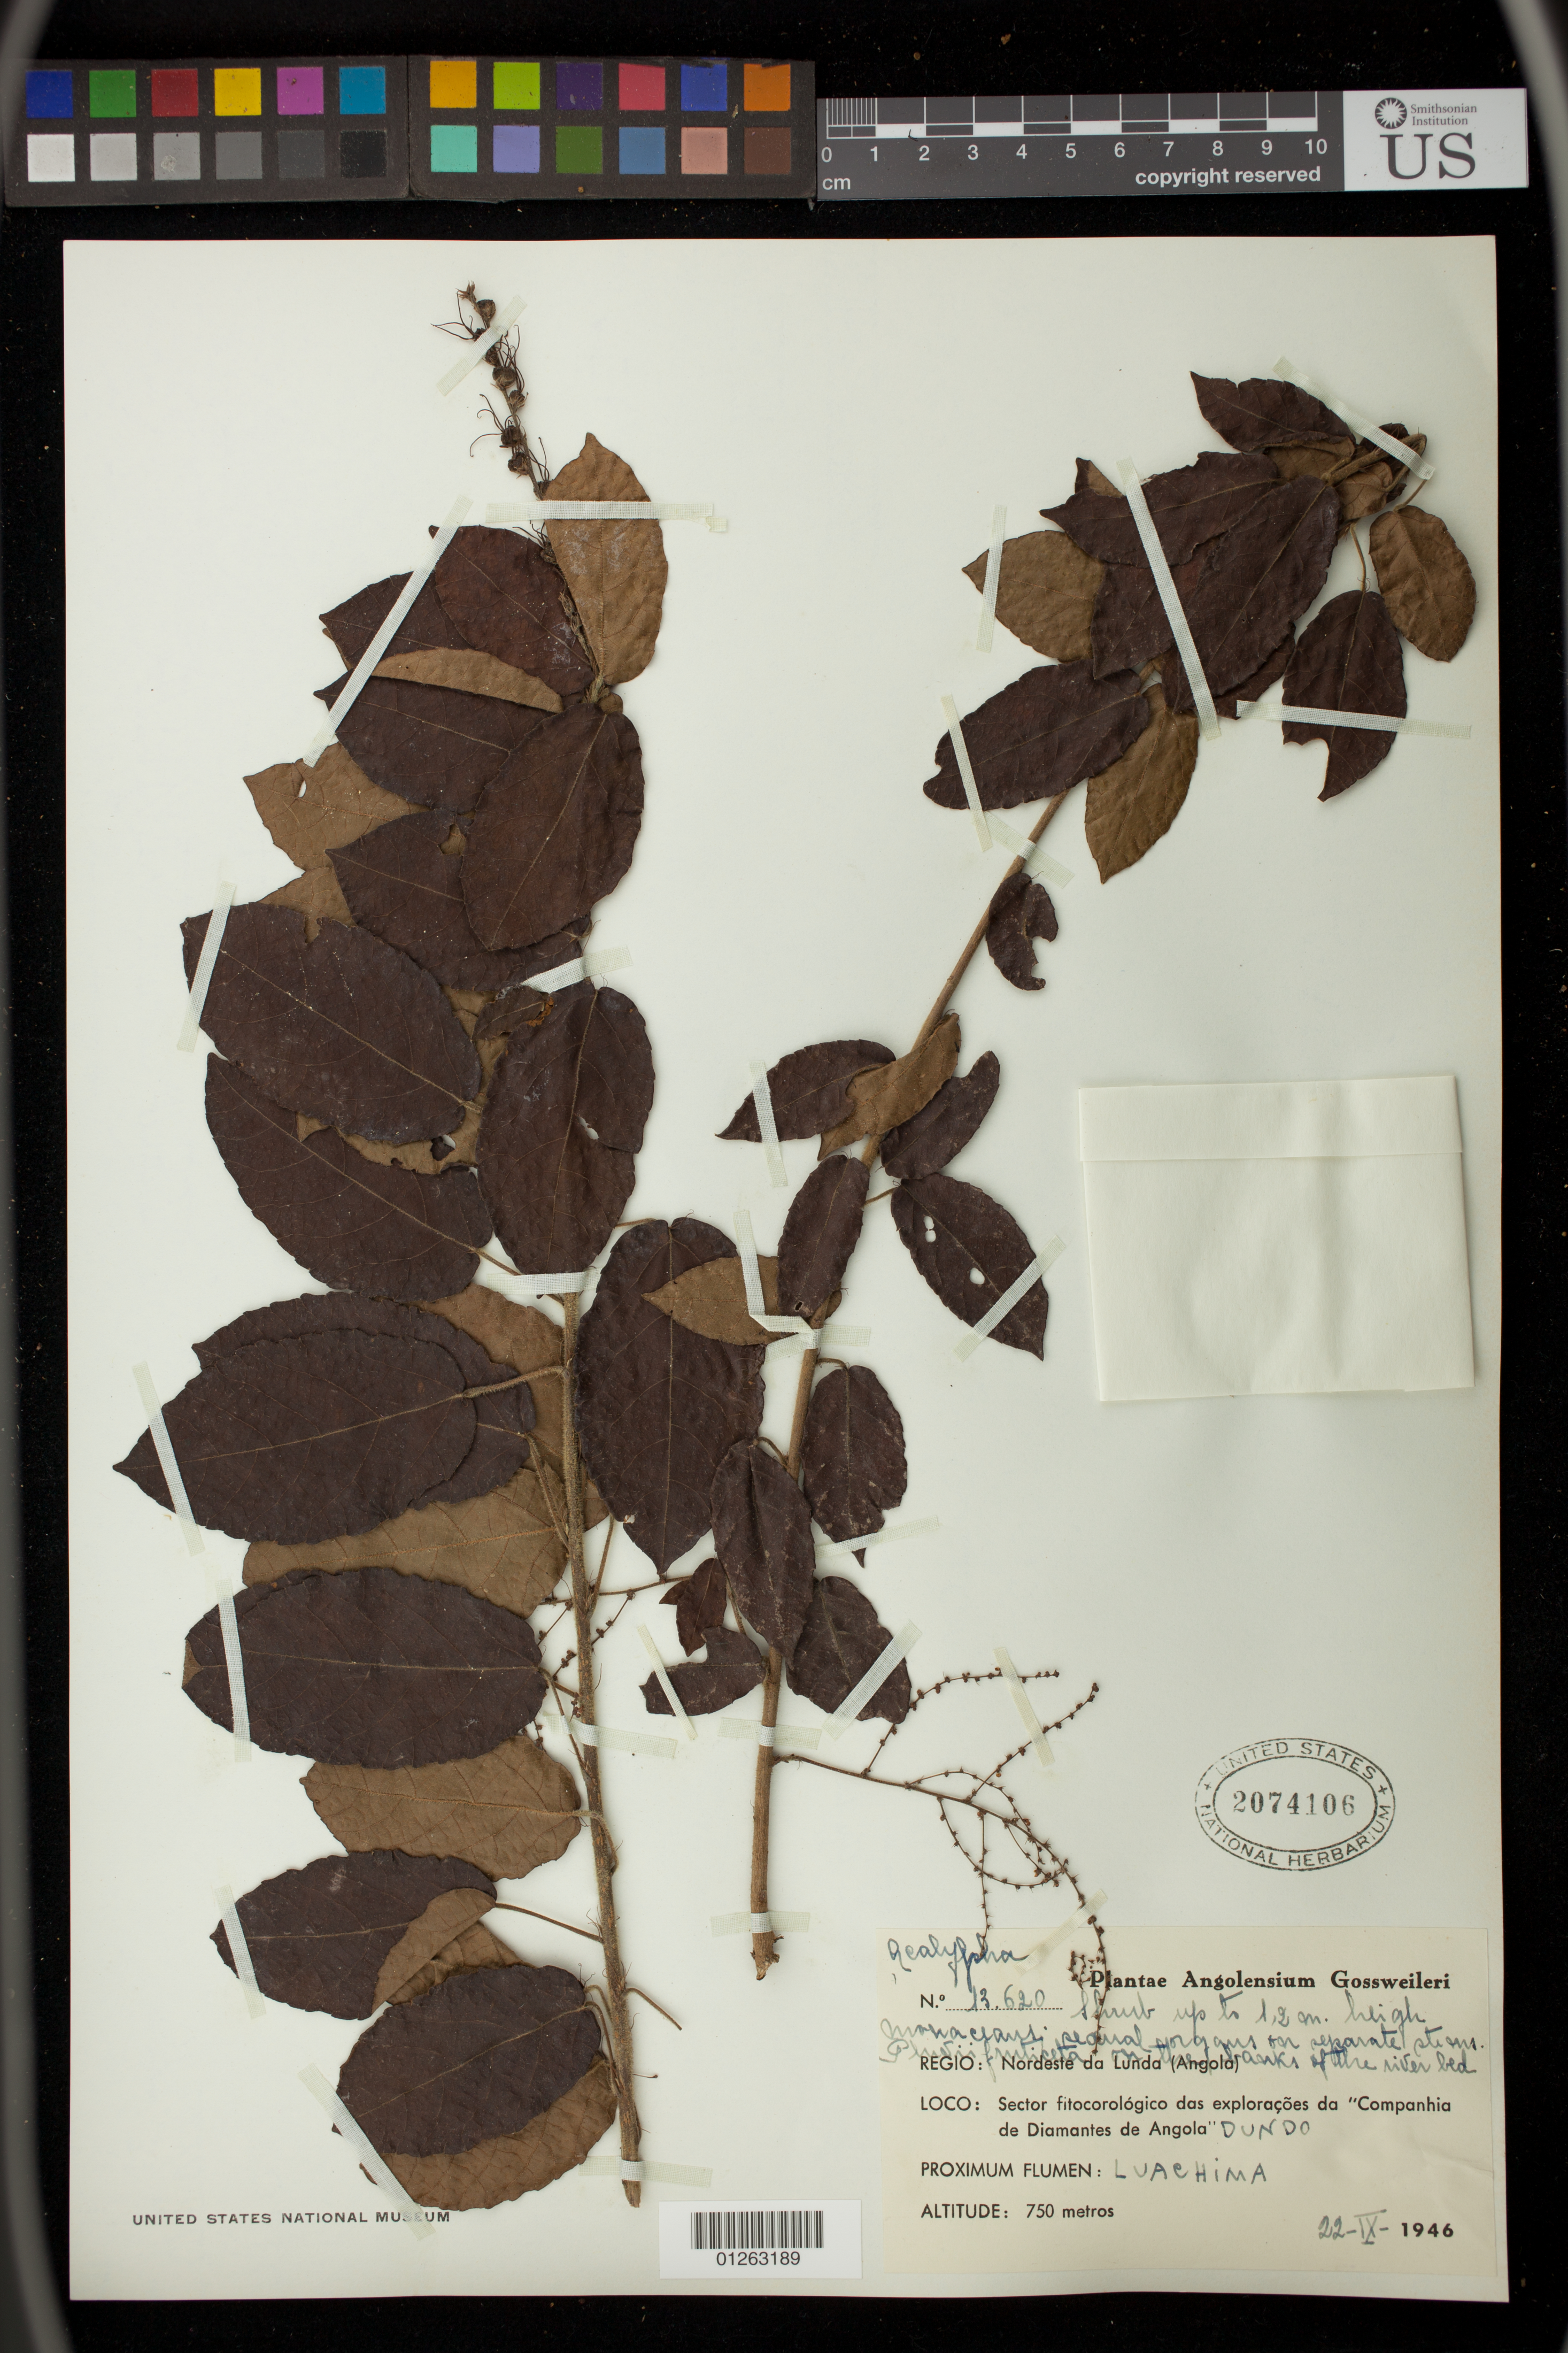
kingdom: Plantae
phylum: Tracheophyta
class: Magnoliopsida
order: Malpighiales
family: Euphorbiaceae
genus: Alchornea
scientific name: Alchornea trewioides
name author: (Benth.) Müll. Arg.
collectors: J. Gossweiler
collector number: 13620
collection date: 1946-09-22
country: Angola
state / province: Lunda Norte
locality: Sector fitocorologico das exploracoes da "Companhia de Diamantes de Angola" Dundo. Proximum Flumen: Luachima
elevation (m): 750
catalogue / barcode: US 2074106